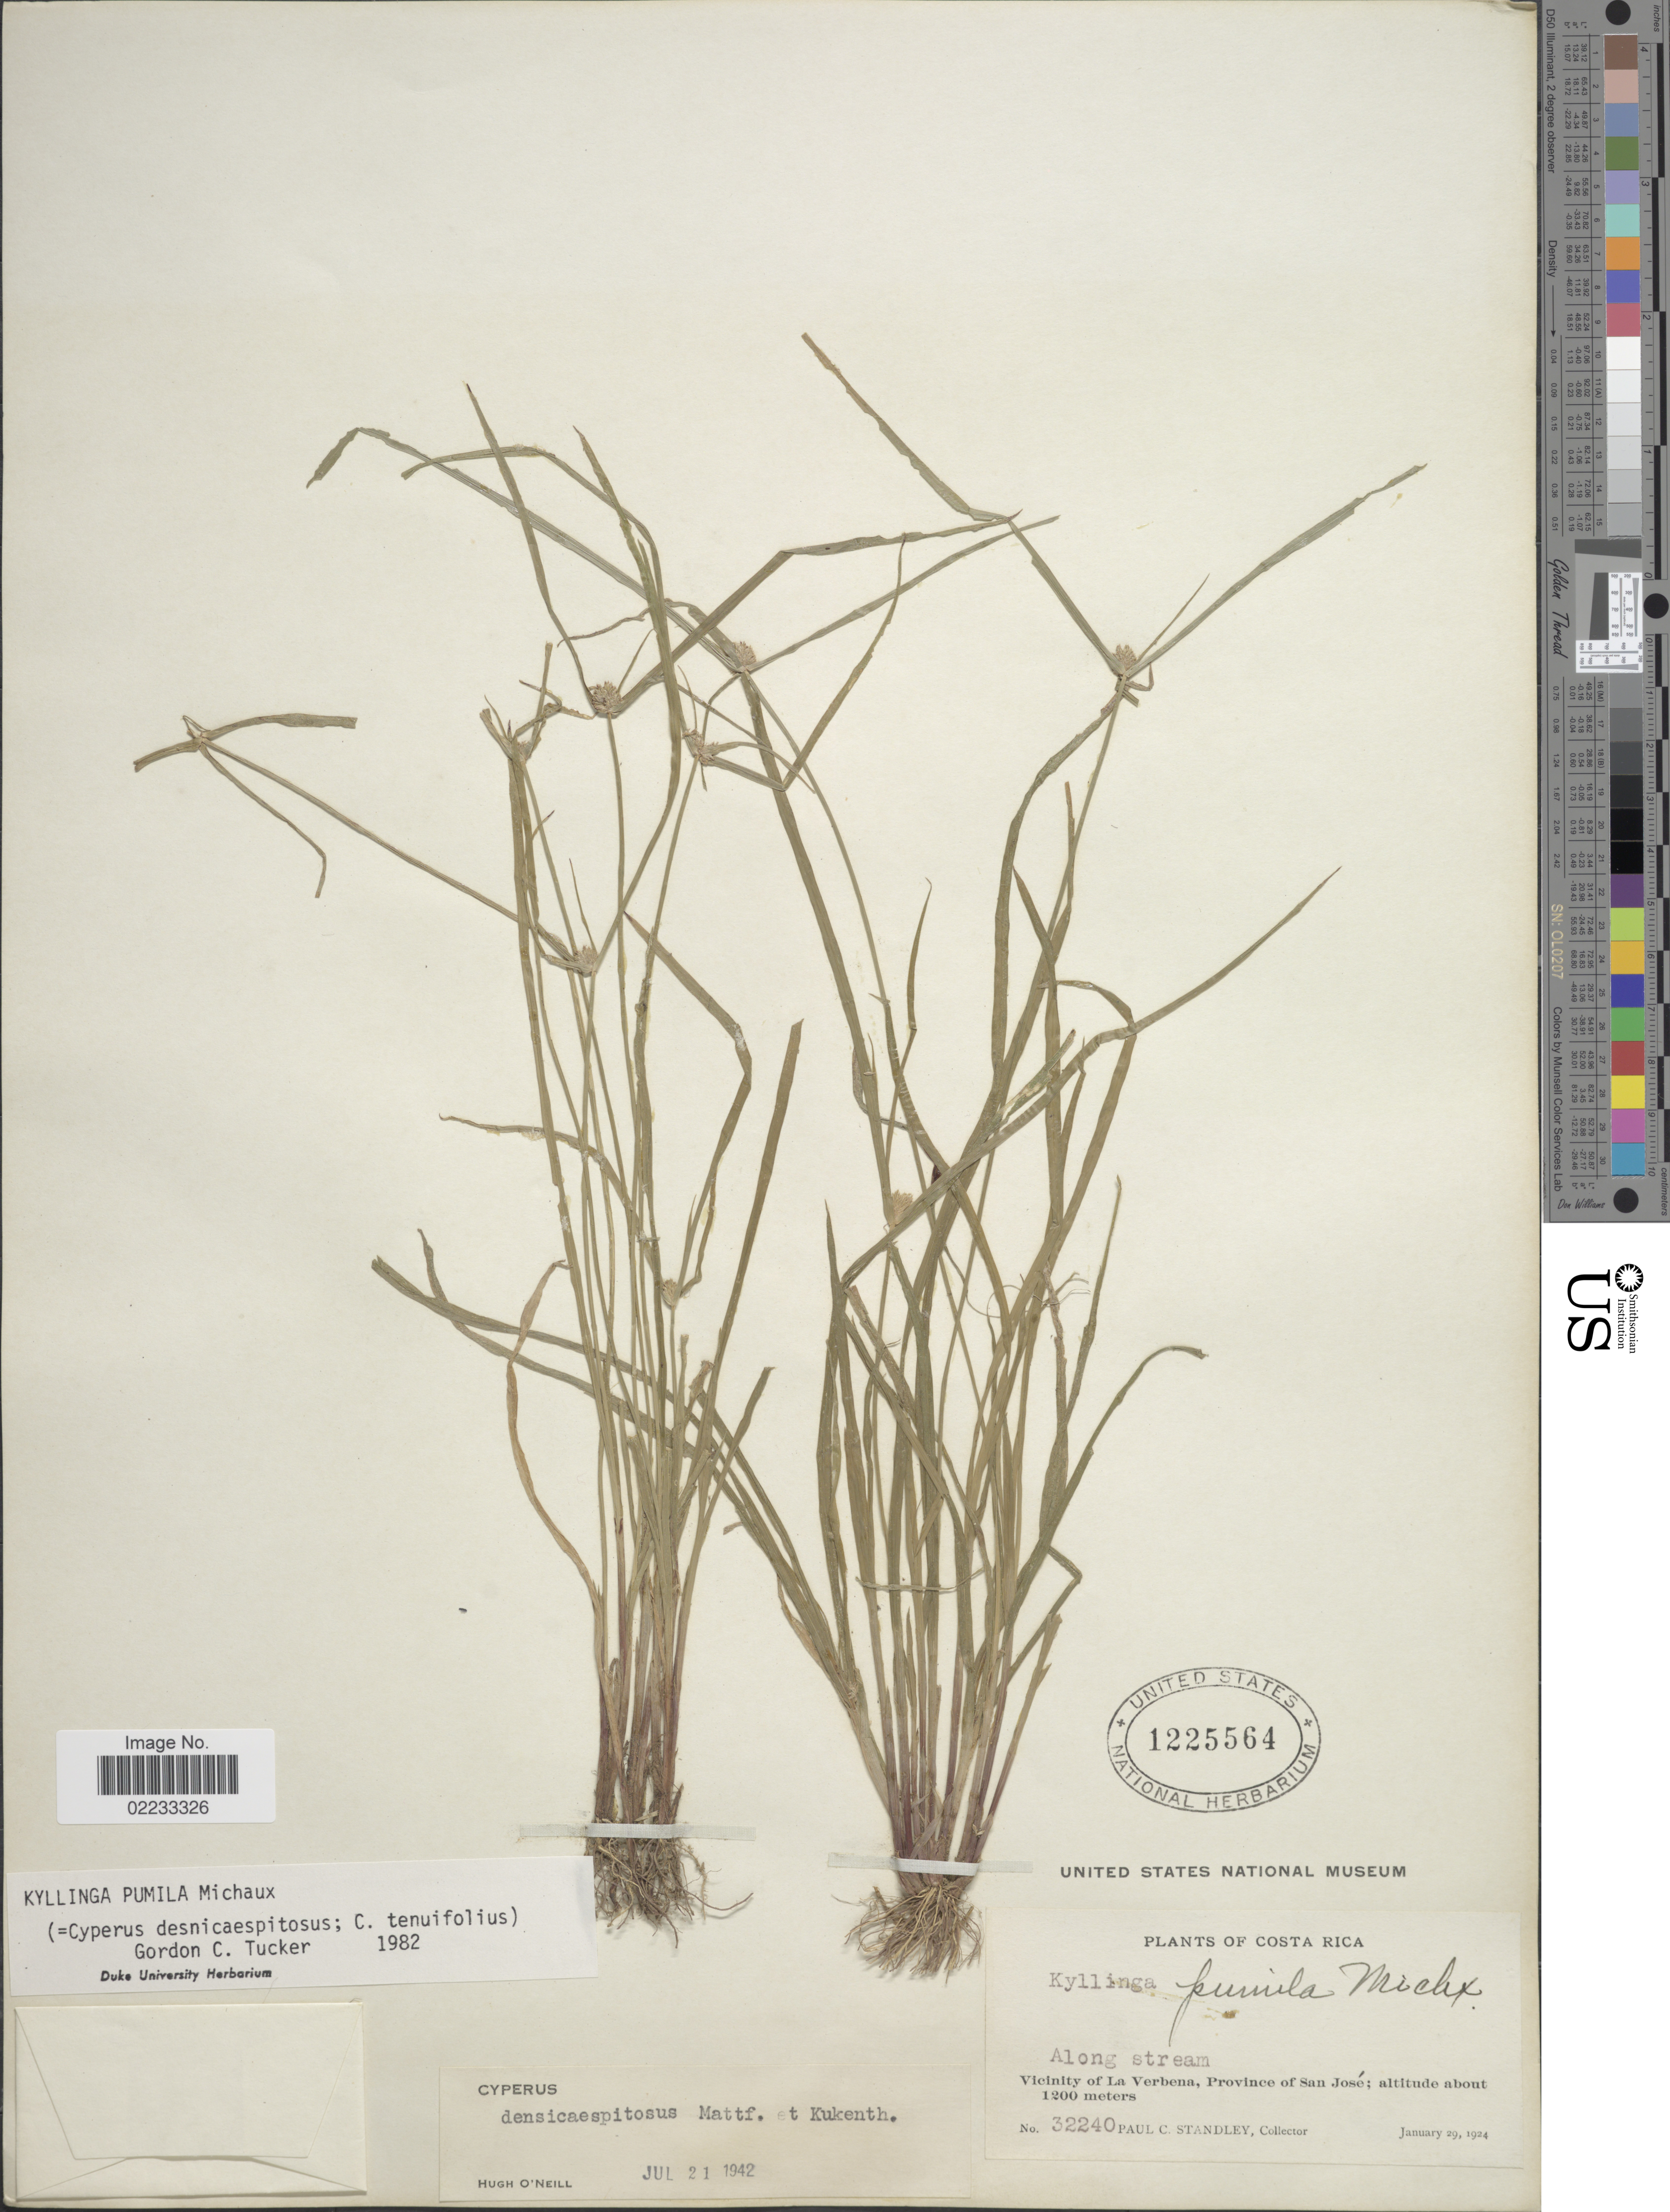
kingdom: Plantae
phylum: Tracheophyta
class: Liliopsida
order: Poales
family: Cyperaceae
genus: Cyperus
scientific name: Cyperus hortensis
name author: (Salzm. ex Steud.) Dorr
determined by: Strong, Mark T., (BOT), Smithsonian Institution - National Museum of Natural History (UNITED STATES)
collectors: P. C. Standley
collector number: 32240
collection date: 1924-01-29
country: Costa Rica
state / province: San José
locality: Along stream, Vicinity of La Verbena.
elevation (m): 1200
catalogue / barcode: US 1225564